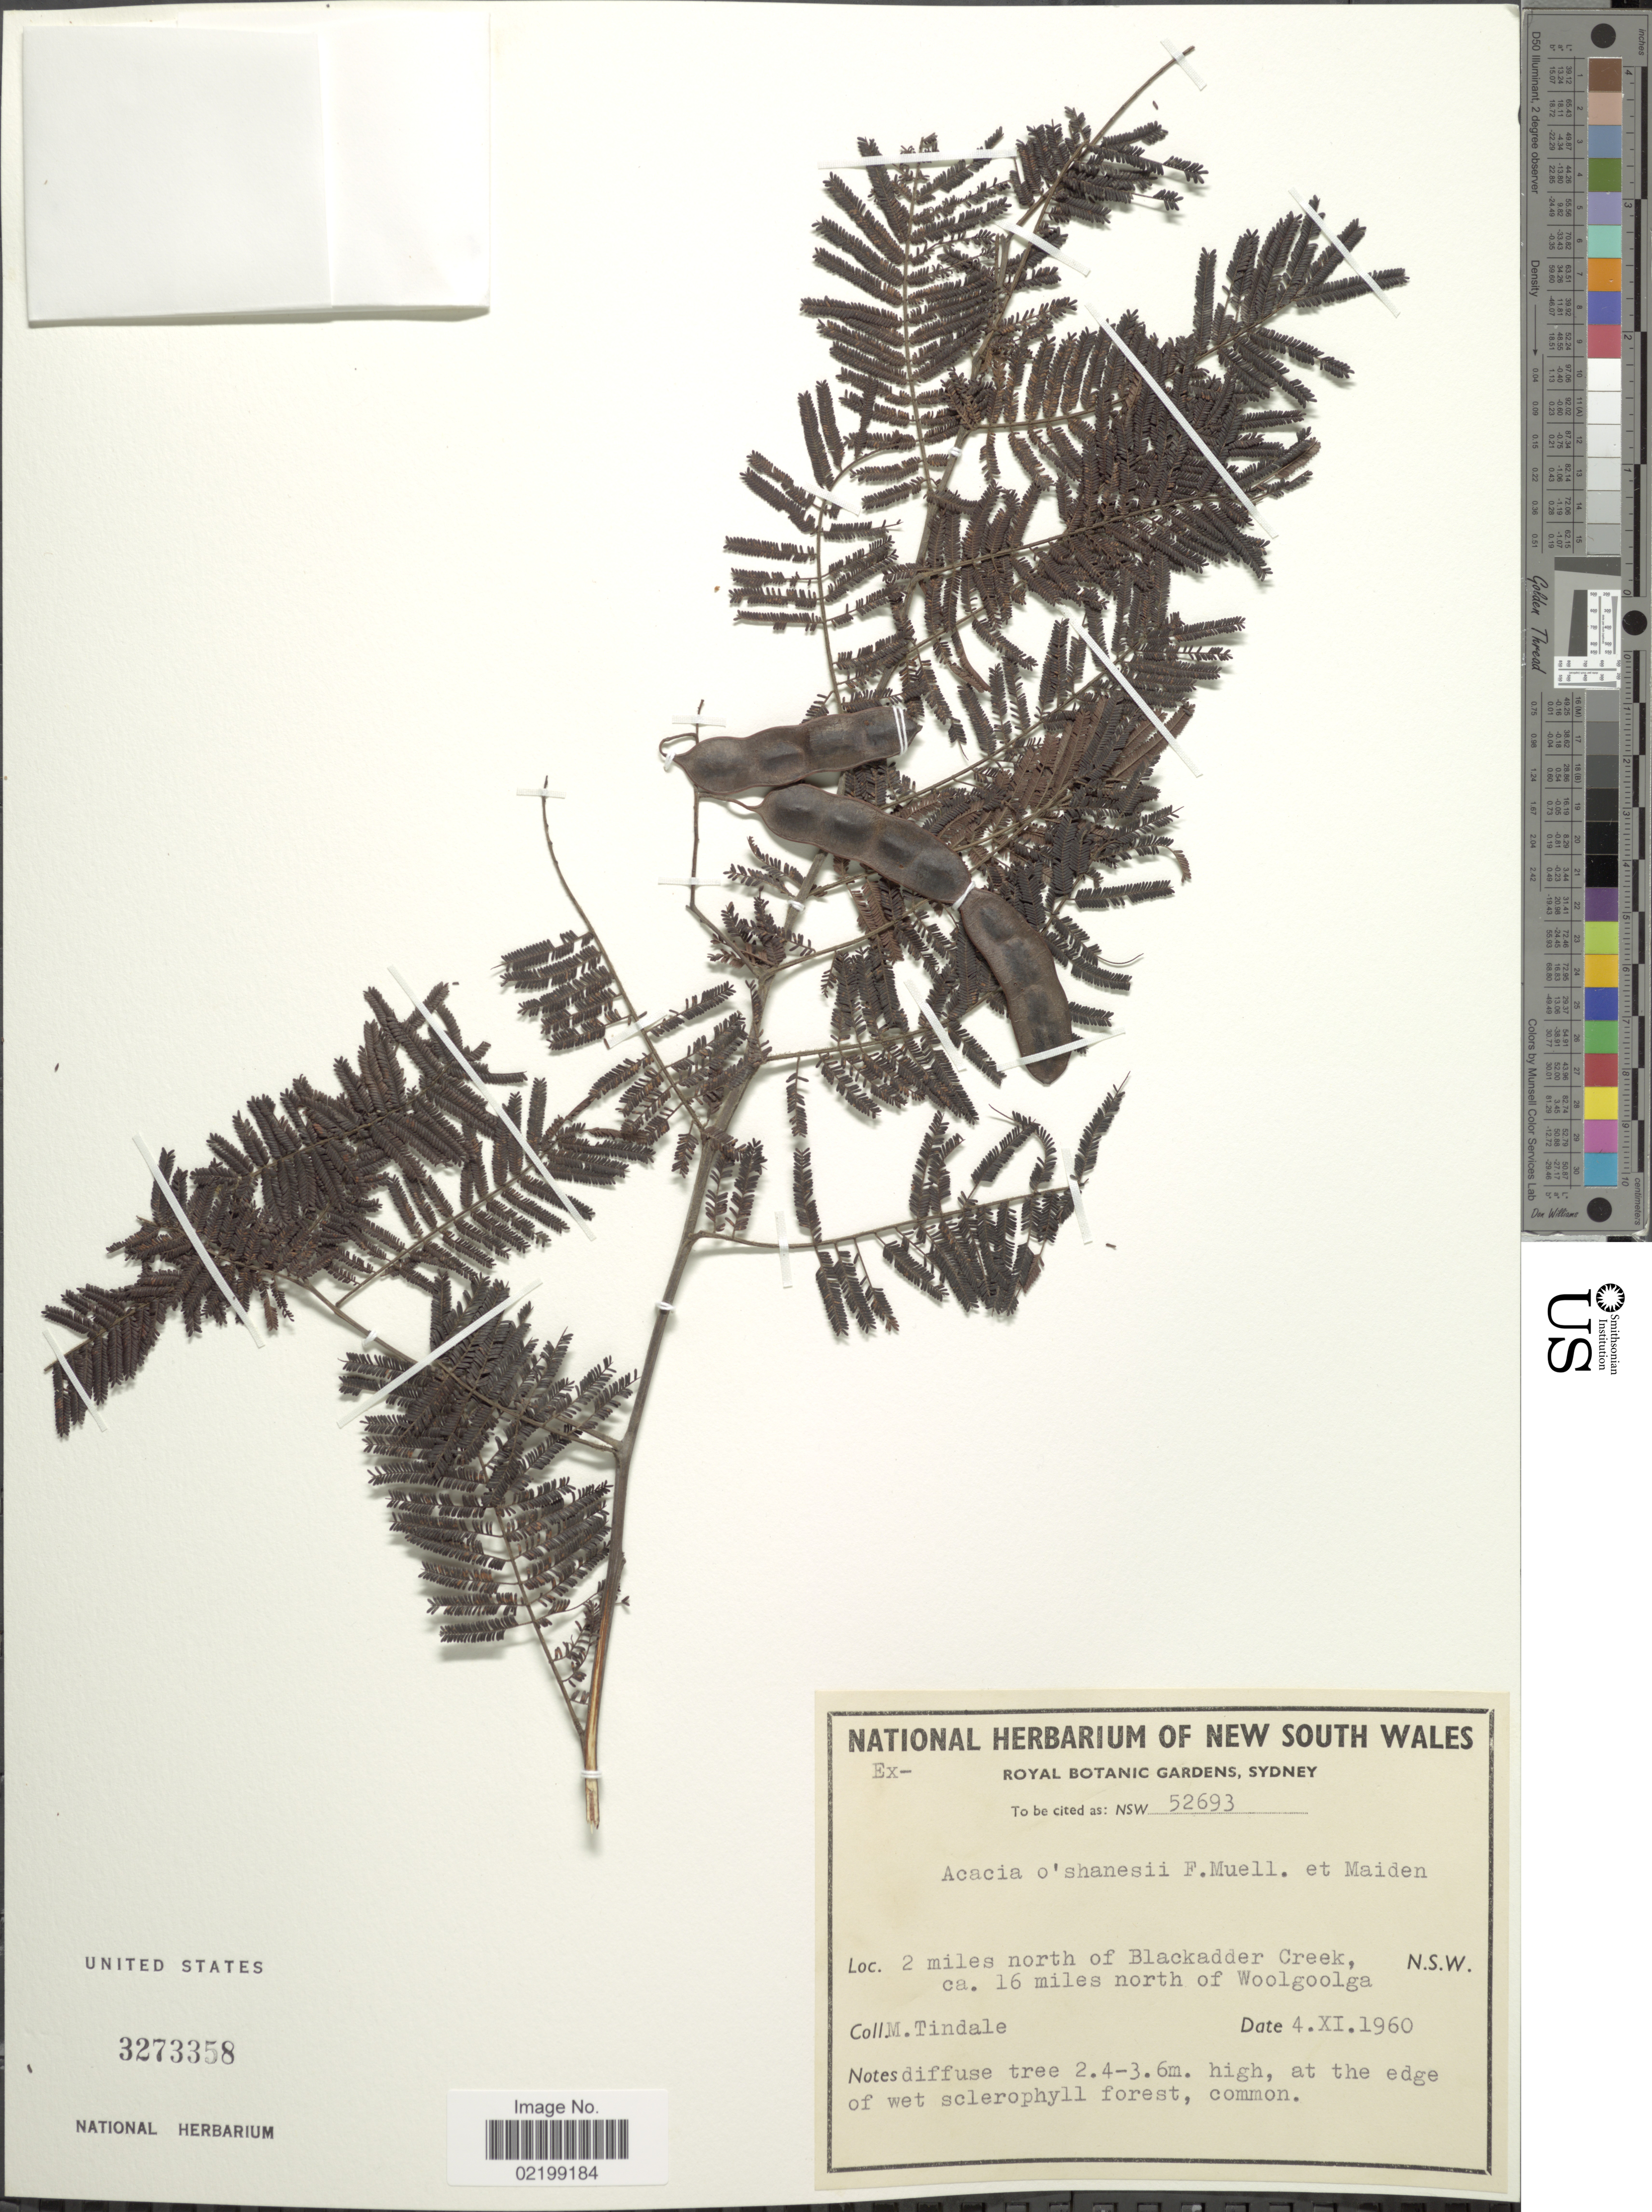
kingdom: Plantae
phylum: Tracheophyta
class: Magnoliopsida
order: Fabales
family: Fabaceae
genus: Acacia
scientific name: Acacia oshanesii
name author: F. Muell. & Maiden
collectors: M. D. Tindale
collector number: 52693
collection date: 1960-06-04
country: Australia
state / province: New South Wales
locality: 2 miles north of Blackadder Creek, ca. 16 miles north of Woolgoolga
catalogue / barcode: US 3273358